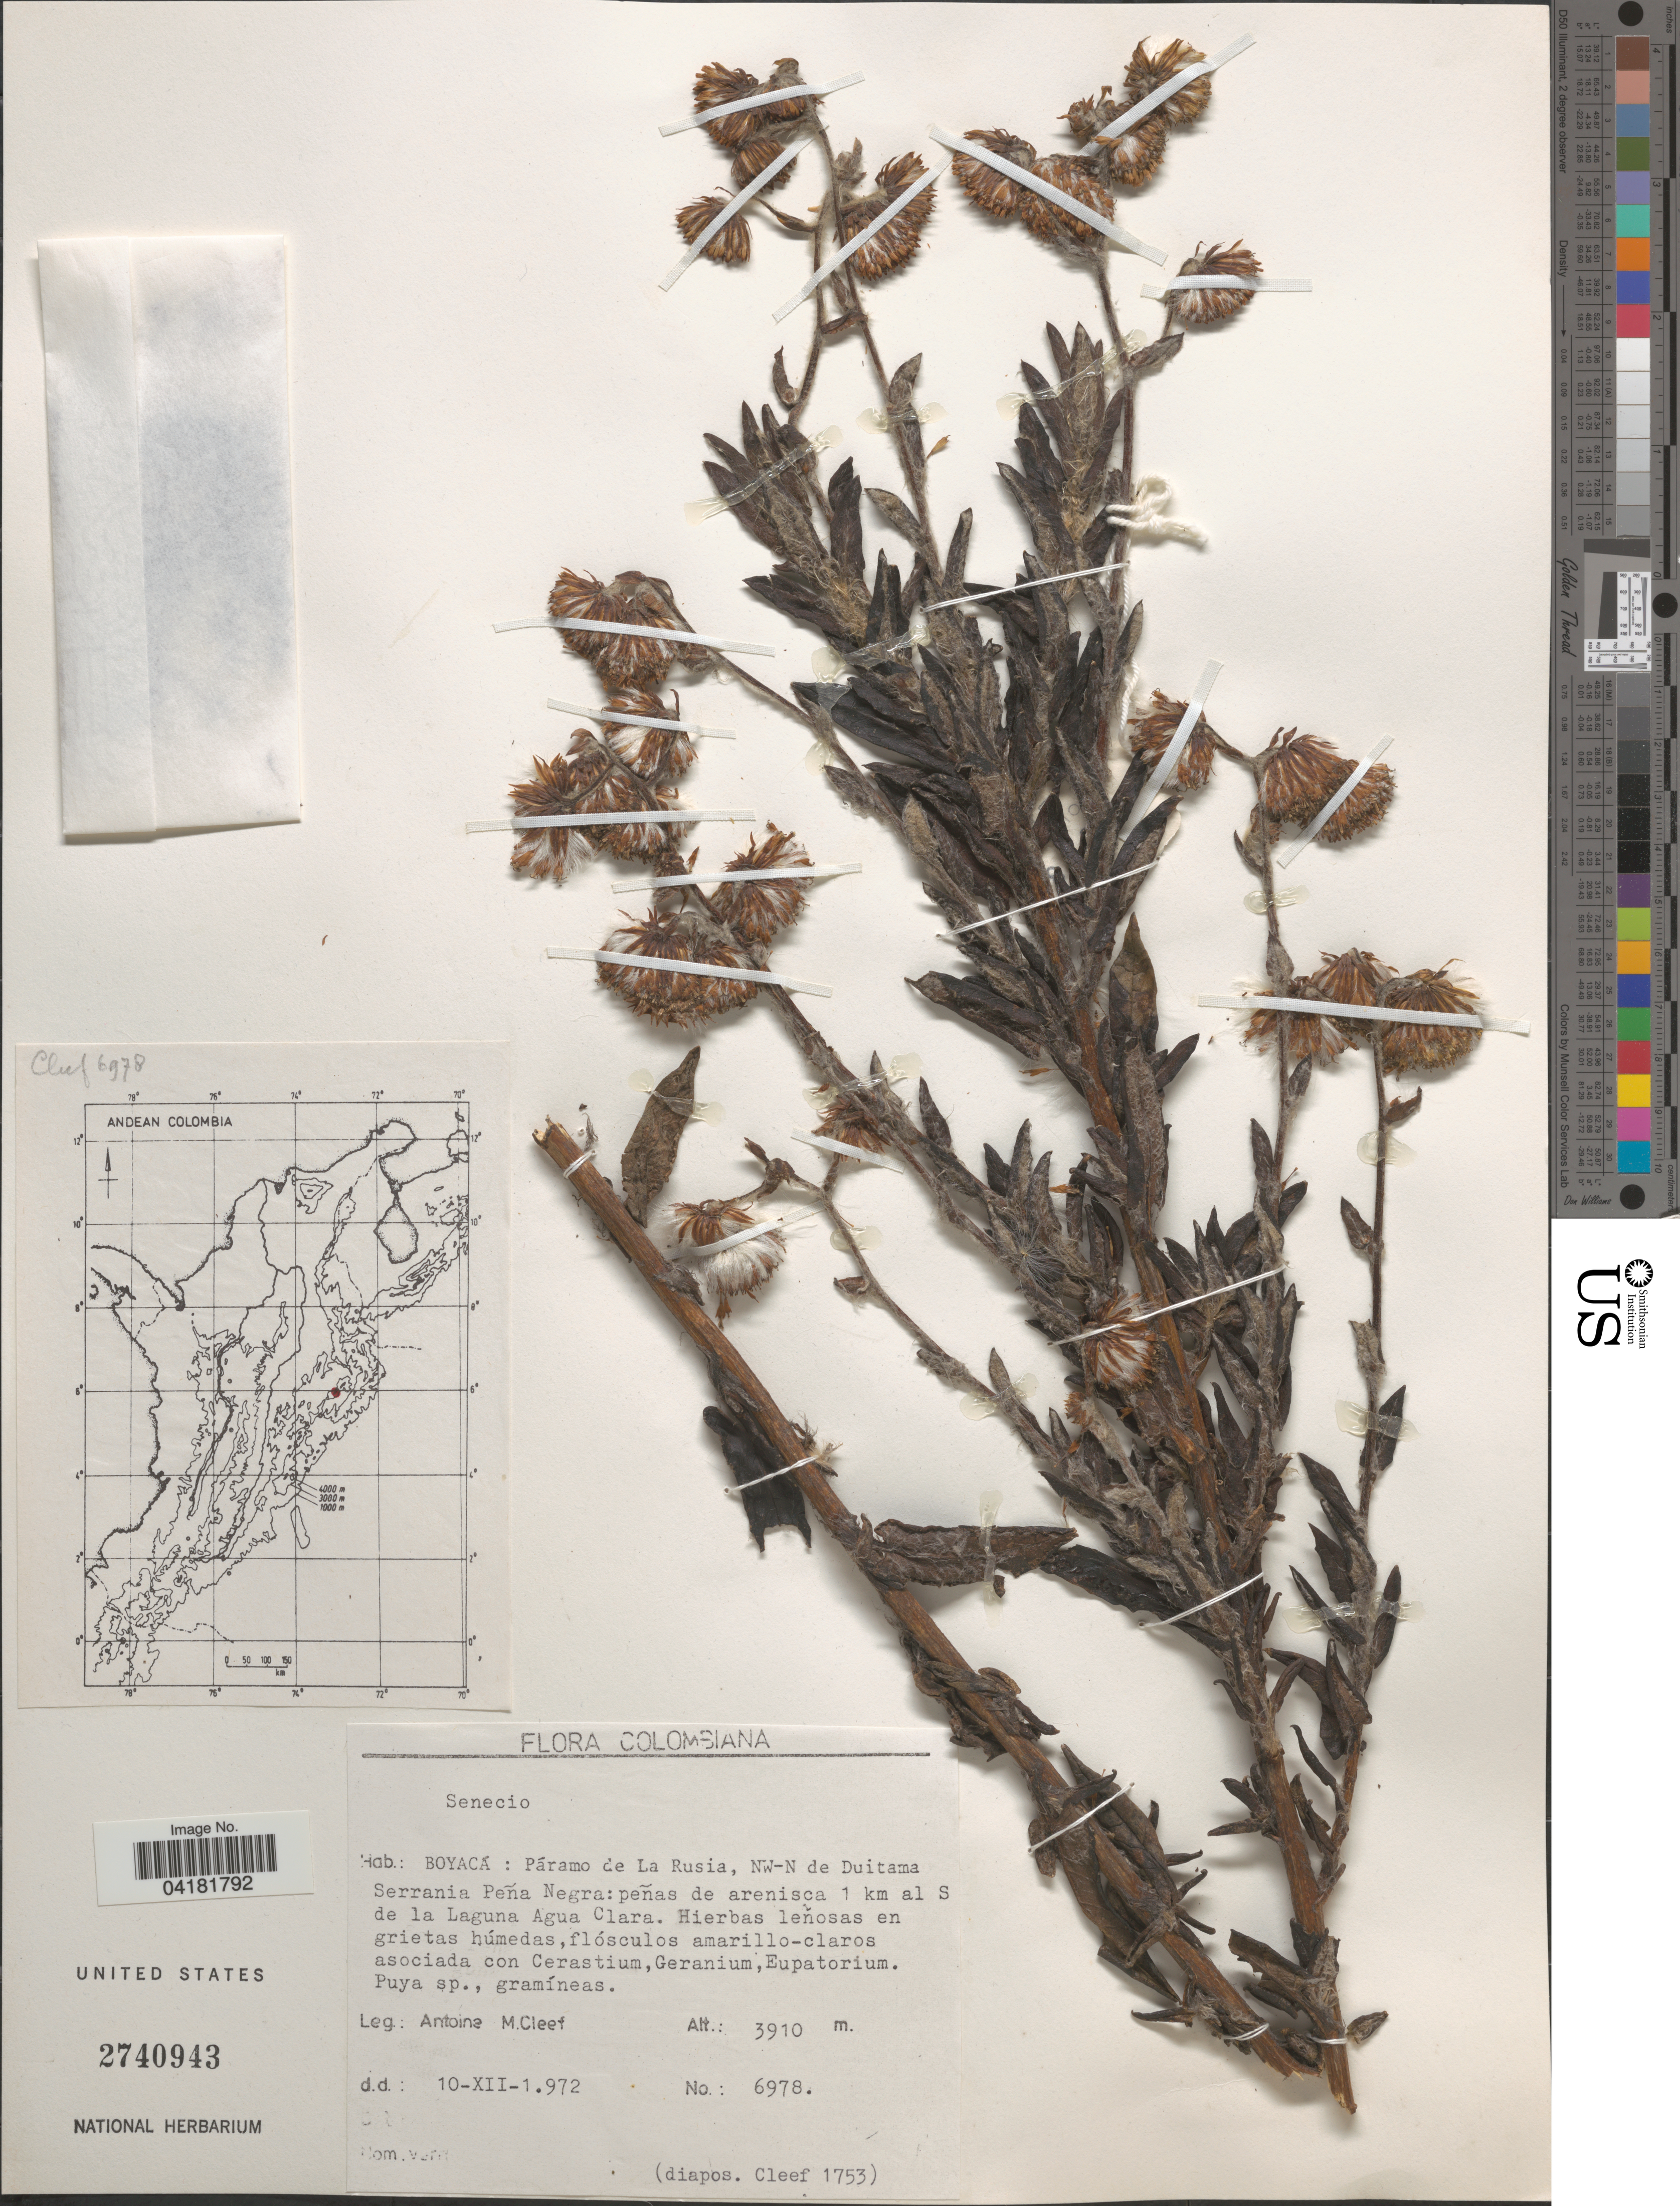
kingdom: Plantae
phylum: Tracheophyta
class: Magnoliopsida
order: Asterales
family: Asteraceae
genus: Senecio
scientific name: Senecio sp.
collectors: A. M. Cleef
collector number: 6978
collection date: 1972-12-10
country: Colombia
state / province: Boyacá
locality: Colombiana. Páramo de La Rusia, NW-N de Duitama. Serrania Peña Negra: peñas de arenisca 1 km al S de la Laguna Agua Clara.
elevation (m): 3910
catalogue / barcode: US 2740943